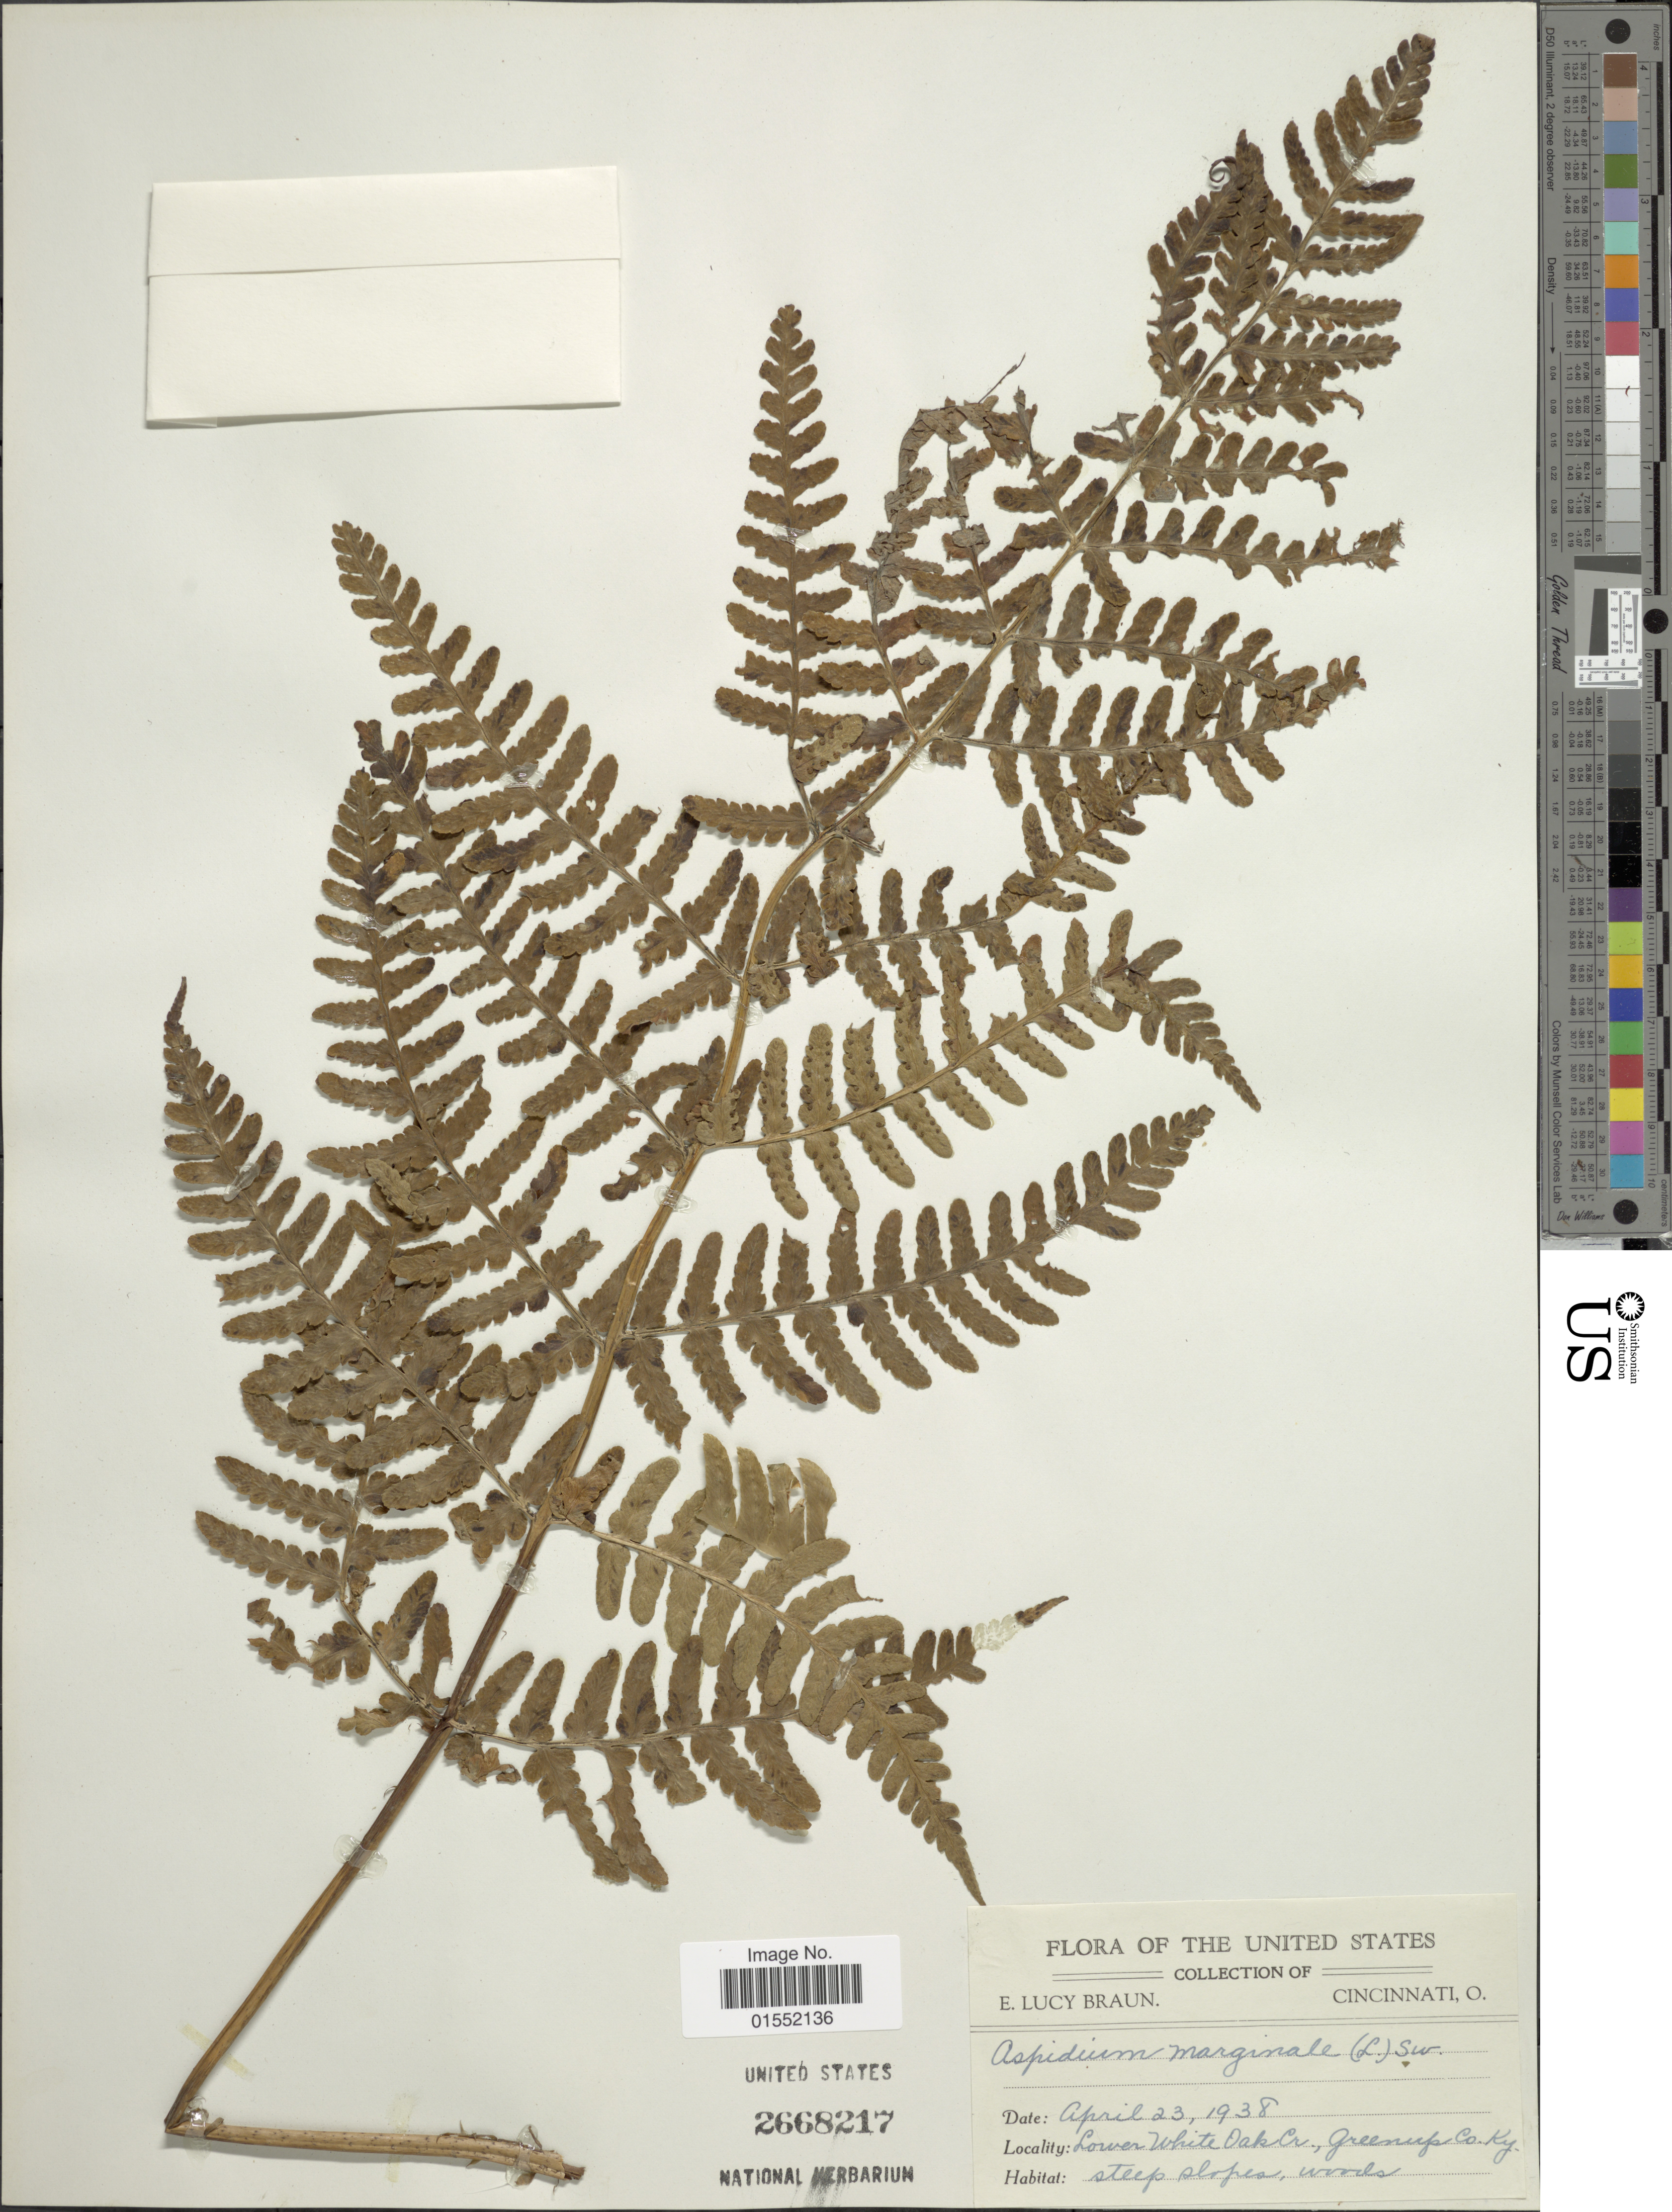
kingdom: Plantae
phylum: Tracheophyta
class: Polypodiopsida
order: Polypodiales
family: Dryopteridaceae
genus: Dryopteris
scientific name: Dryopteris marginalis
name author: (L.) A. Gray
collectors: E. L. Braun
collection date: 1938-04-23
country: United States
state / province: Kentucky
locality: Cincinnati, O., Lower White Oak Cr., Greenup Co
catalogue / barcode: US 2668217